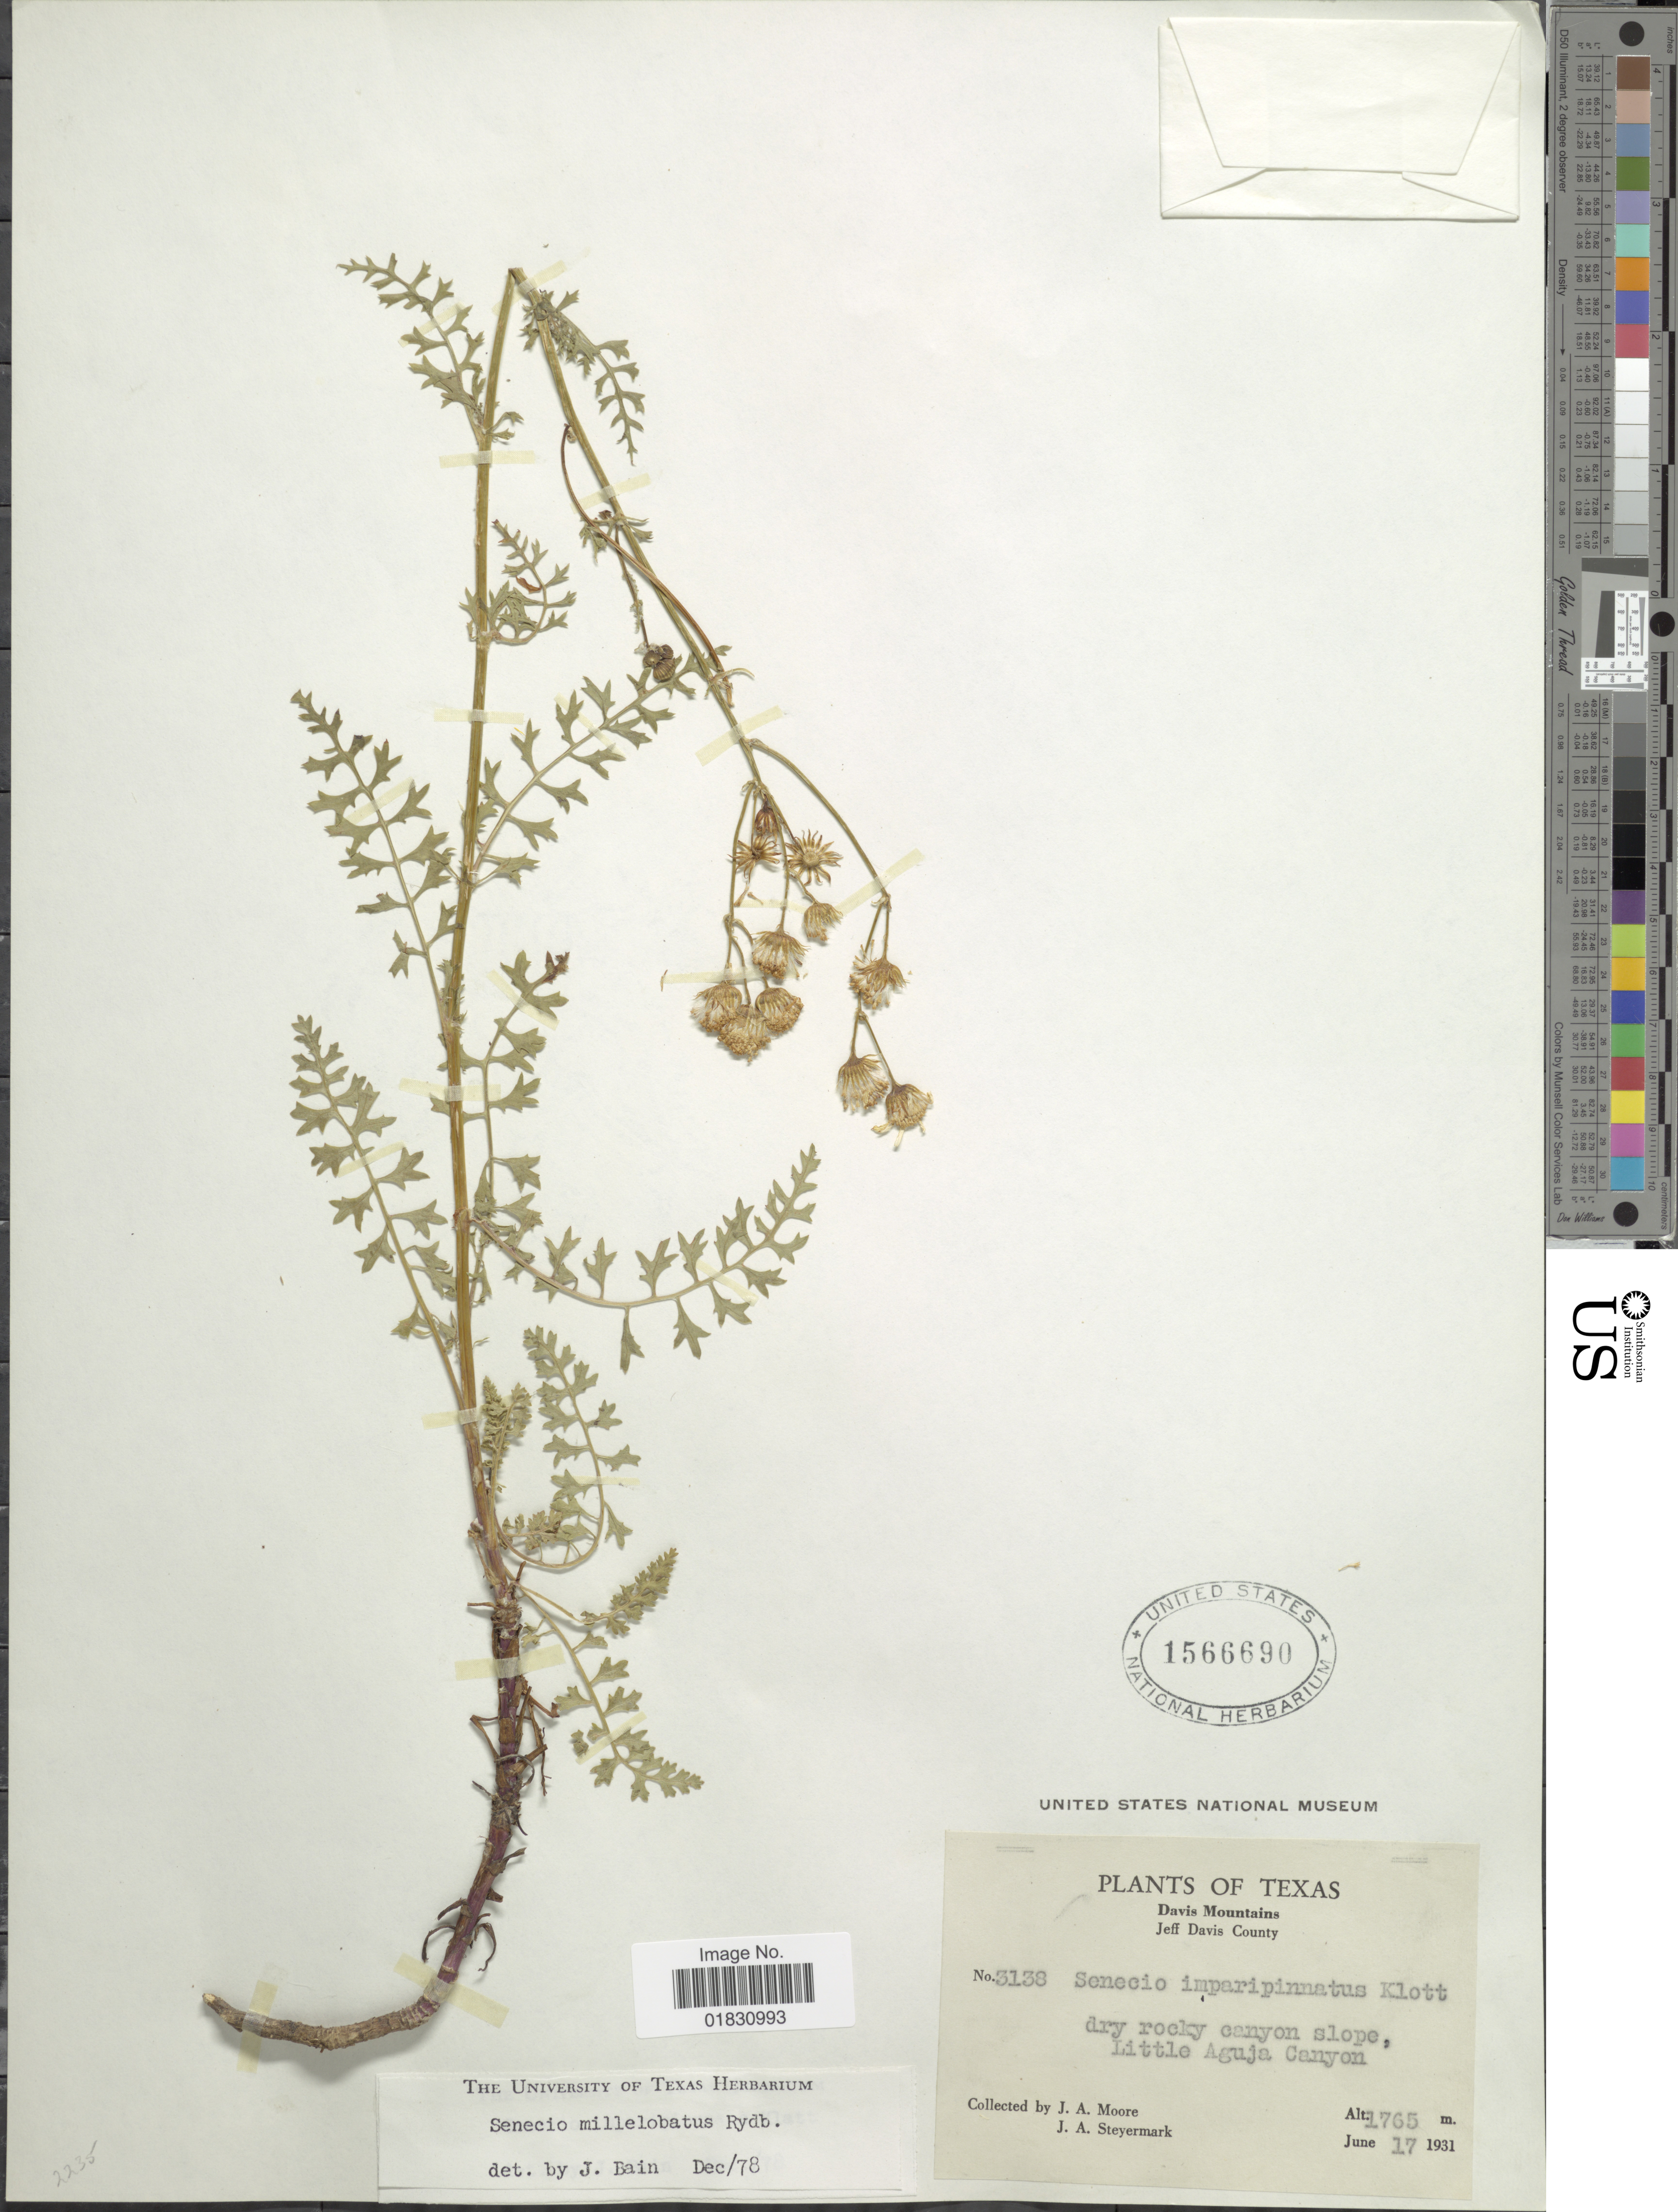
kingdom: Plantae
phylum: Tracheophyta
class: Magnoliopsida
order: Asterales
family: Asteraceae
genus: Packera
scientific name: Packera millelobata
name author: (Rydb.) W.A. Weber & Á. Löve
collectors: J. A. Moore & J. Steyermark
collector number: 3138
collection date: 1931-06-17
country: United States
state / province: Texas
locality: Davis Mountains, Jeff Davis County, Little Aguja Canyon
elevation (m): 1765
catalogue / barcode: US 1566690